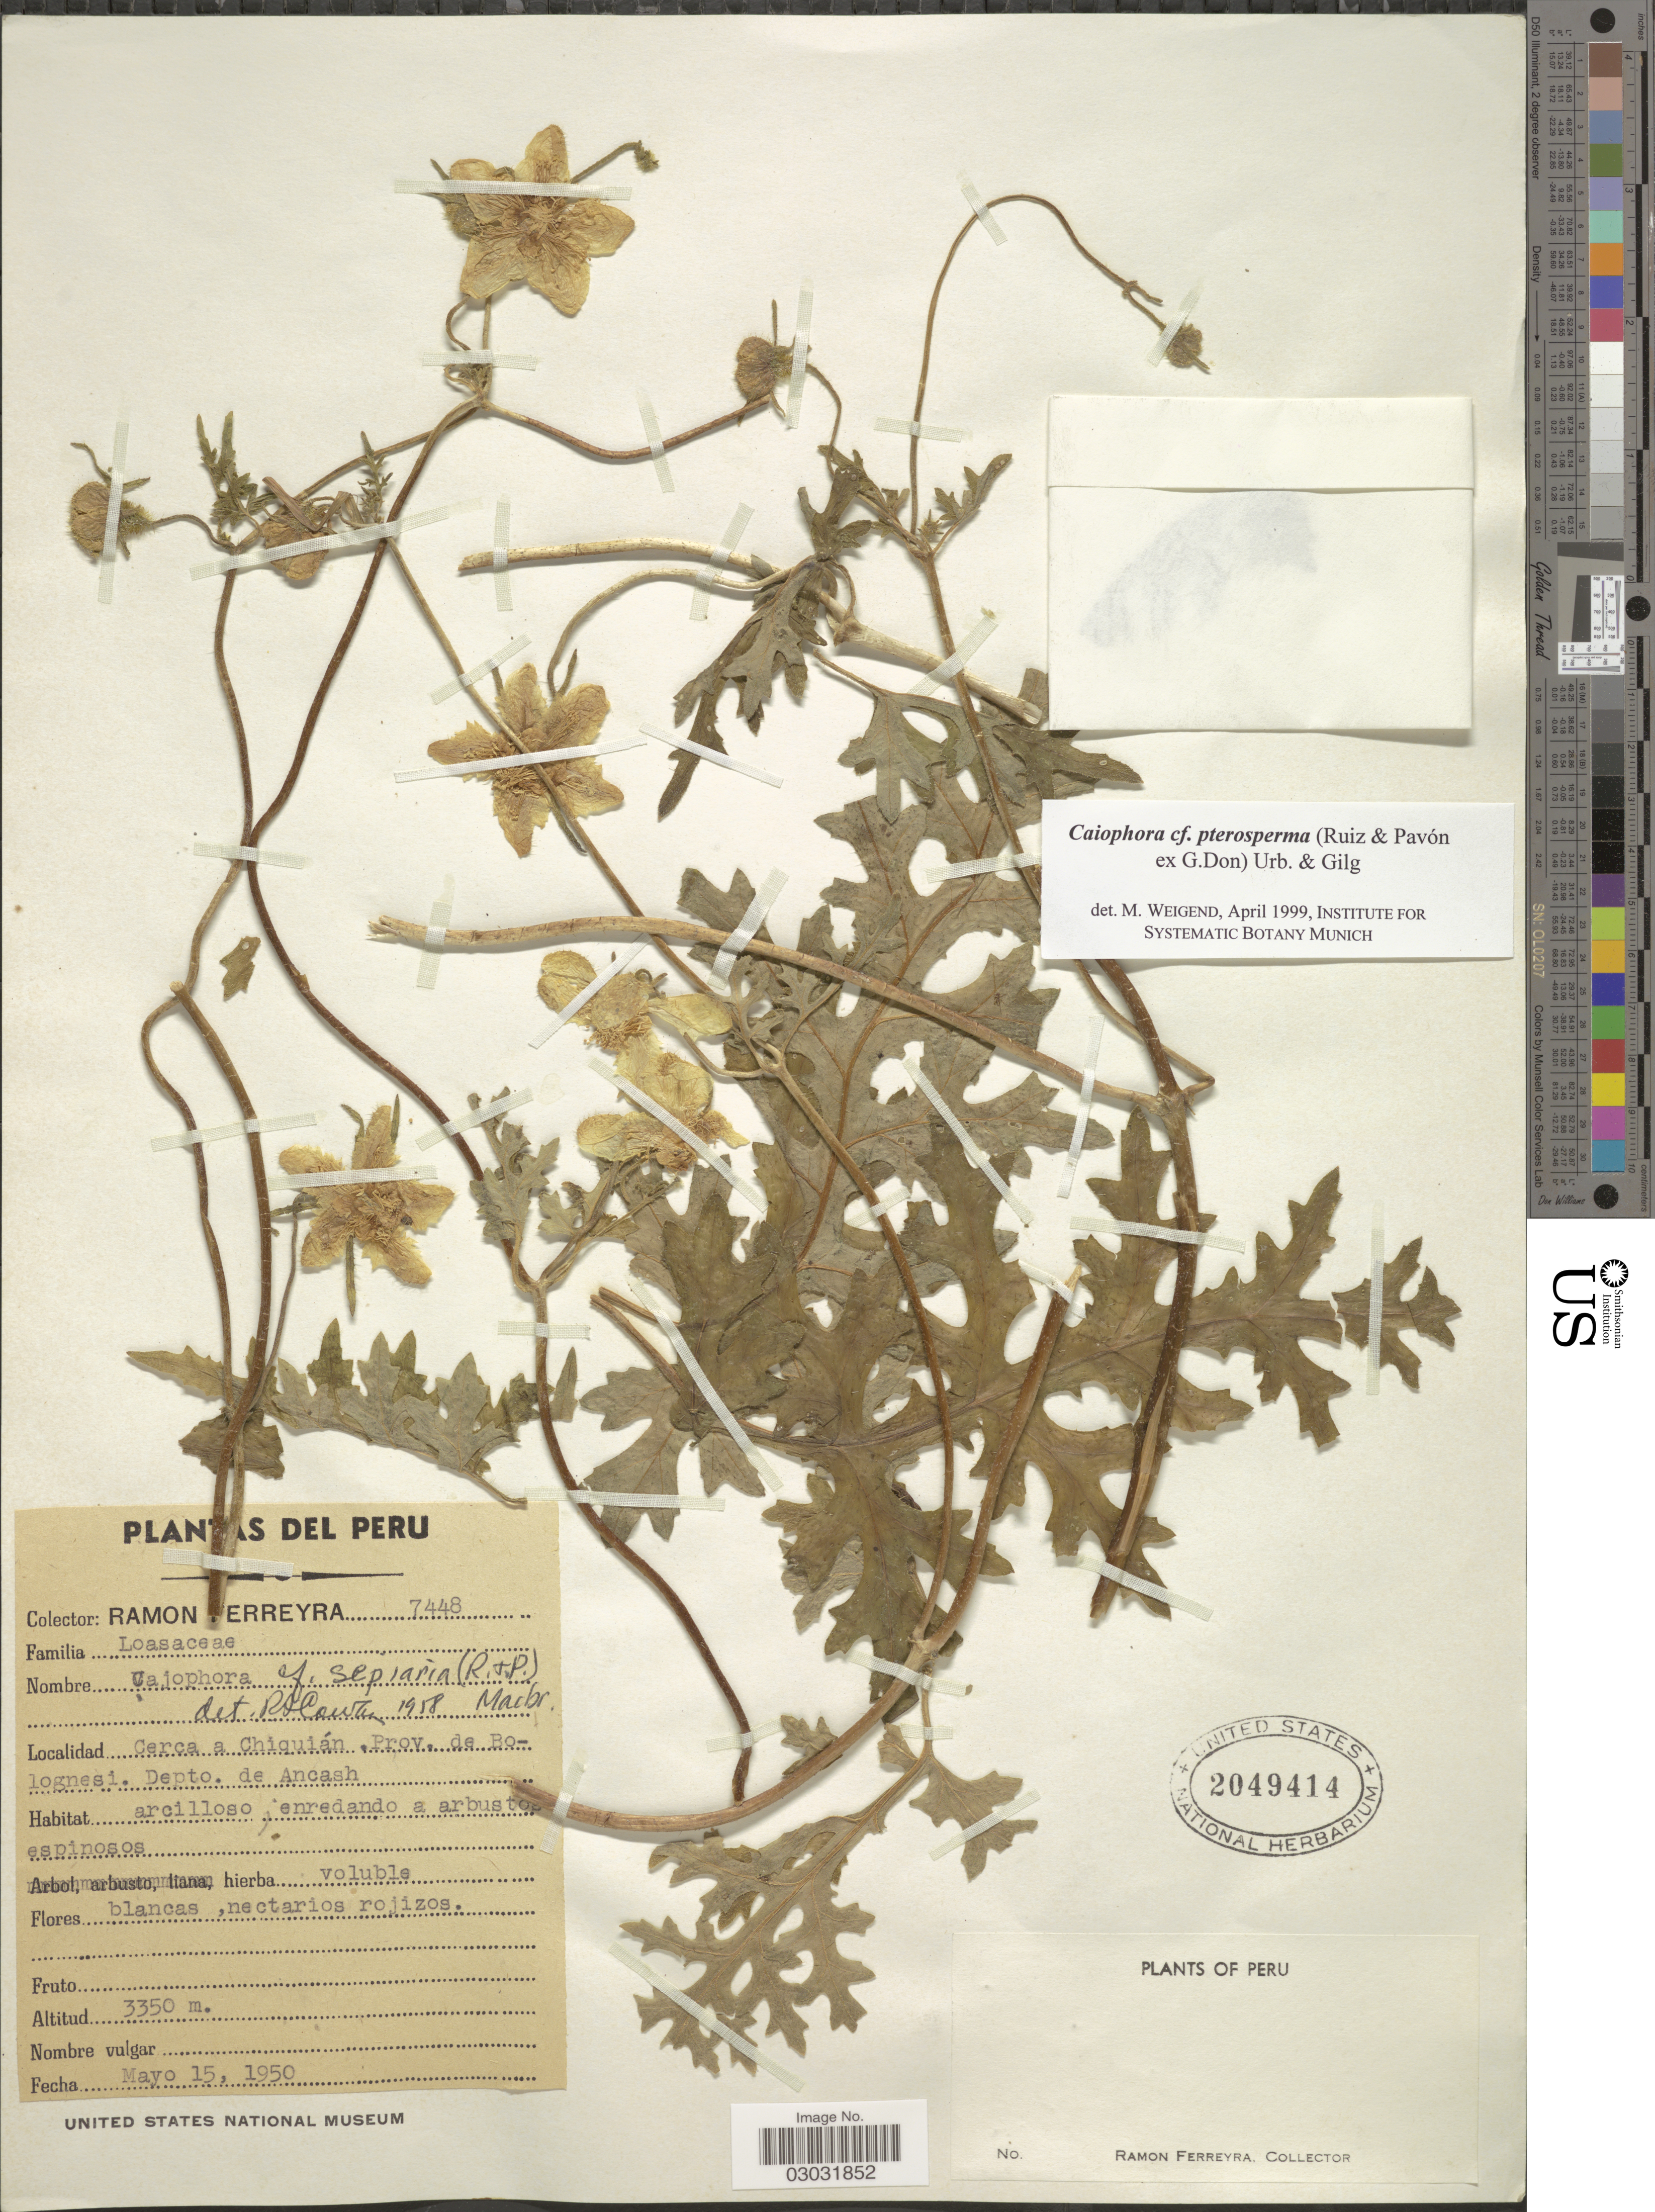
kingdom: Plantae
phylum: Tracheophyta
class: Magnoliopsida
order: Cornales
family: Loasaceae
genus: Caiophora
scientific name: Caiophora pterosperma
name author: (Ruiz & Pav. ex G. Don) Urb. & Gilg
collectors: R. A. Ferreyra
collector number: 7448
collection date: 1950-05-15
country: Peru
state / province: Ancash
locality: Cerca a Chiquián. Prov. de Bolognesi. Depto. de Ancash.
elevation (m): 3350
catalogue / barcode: US 2049414